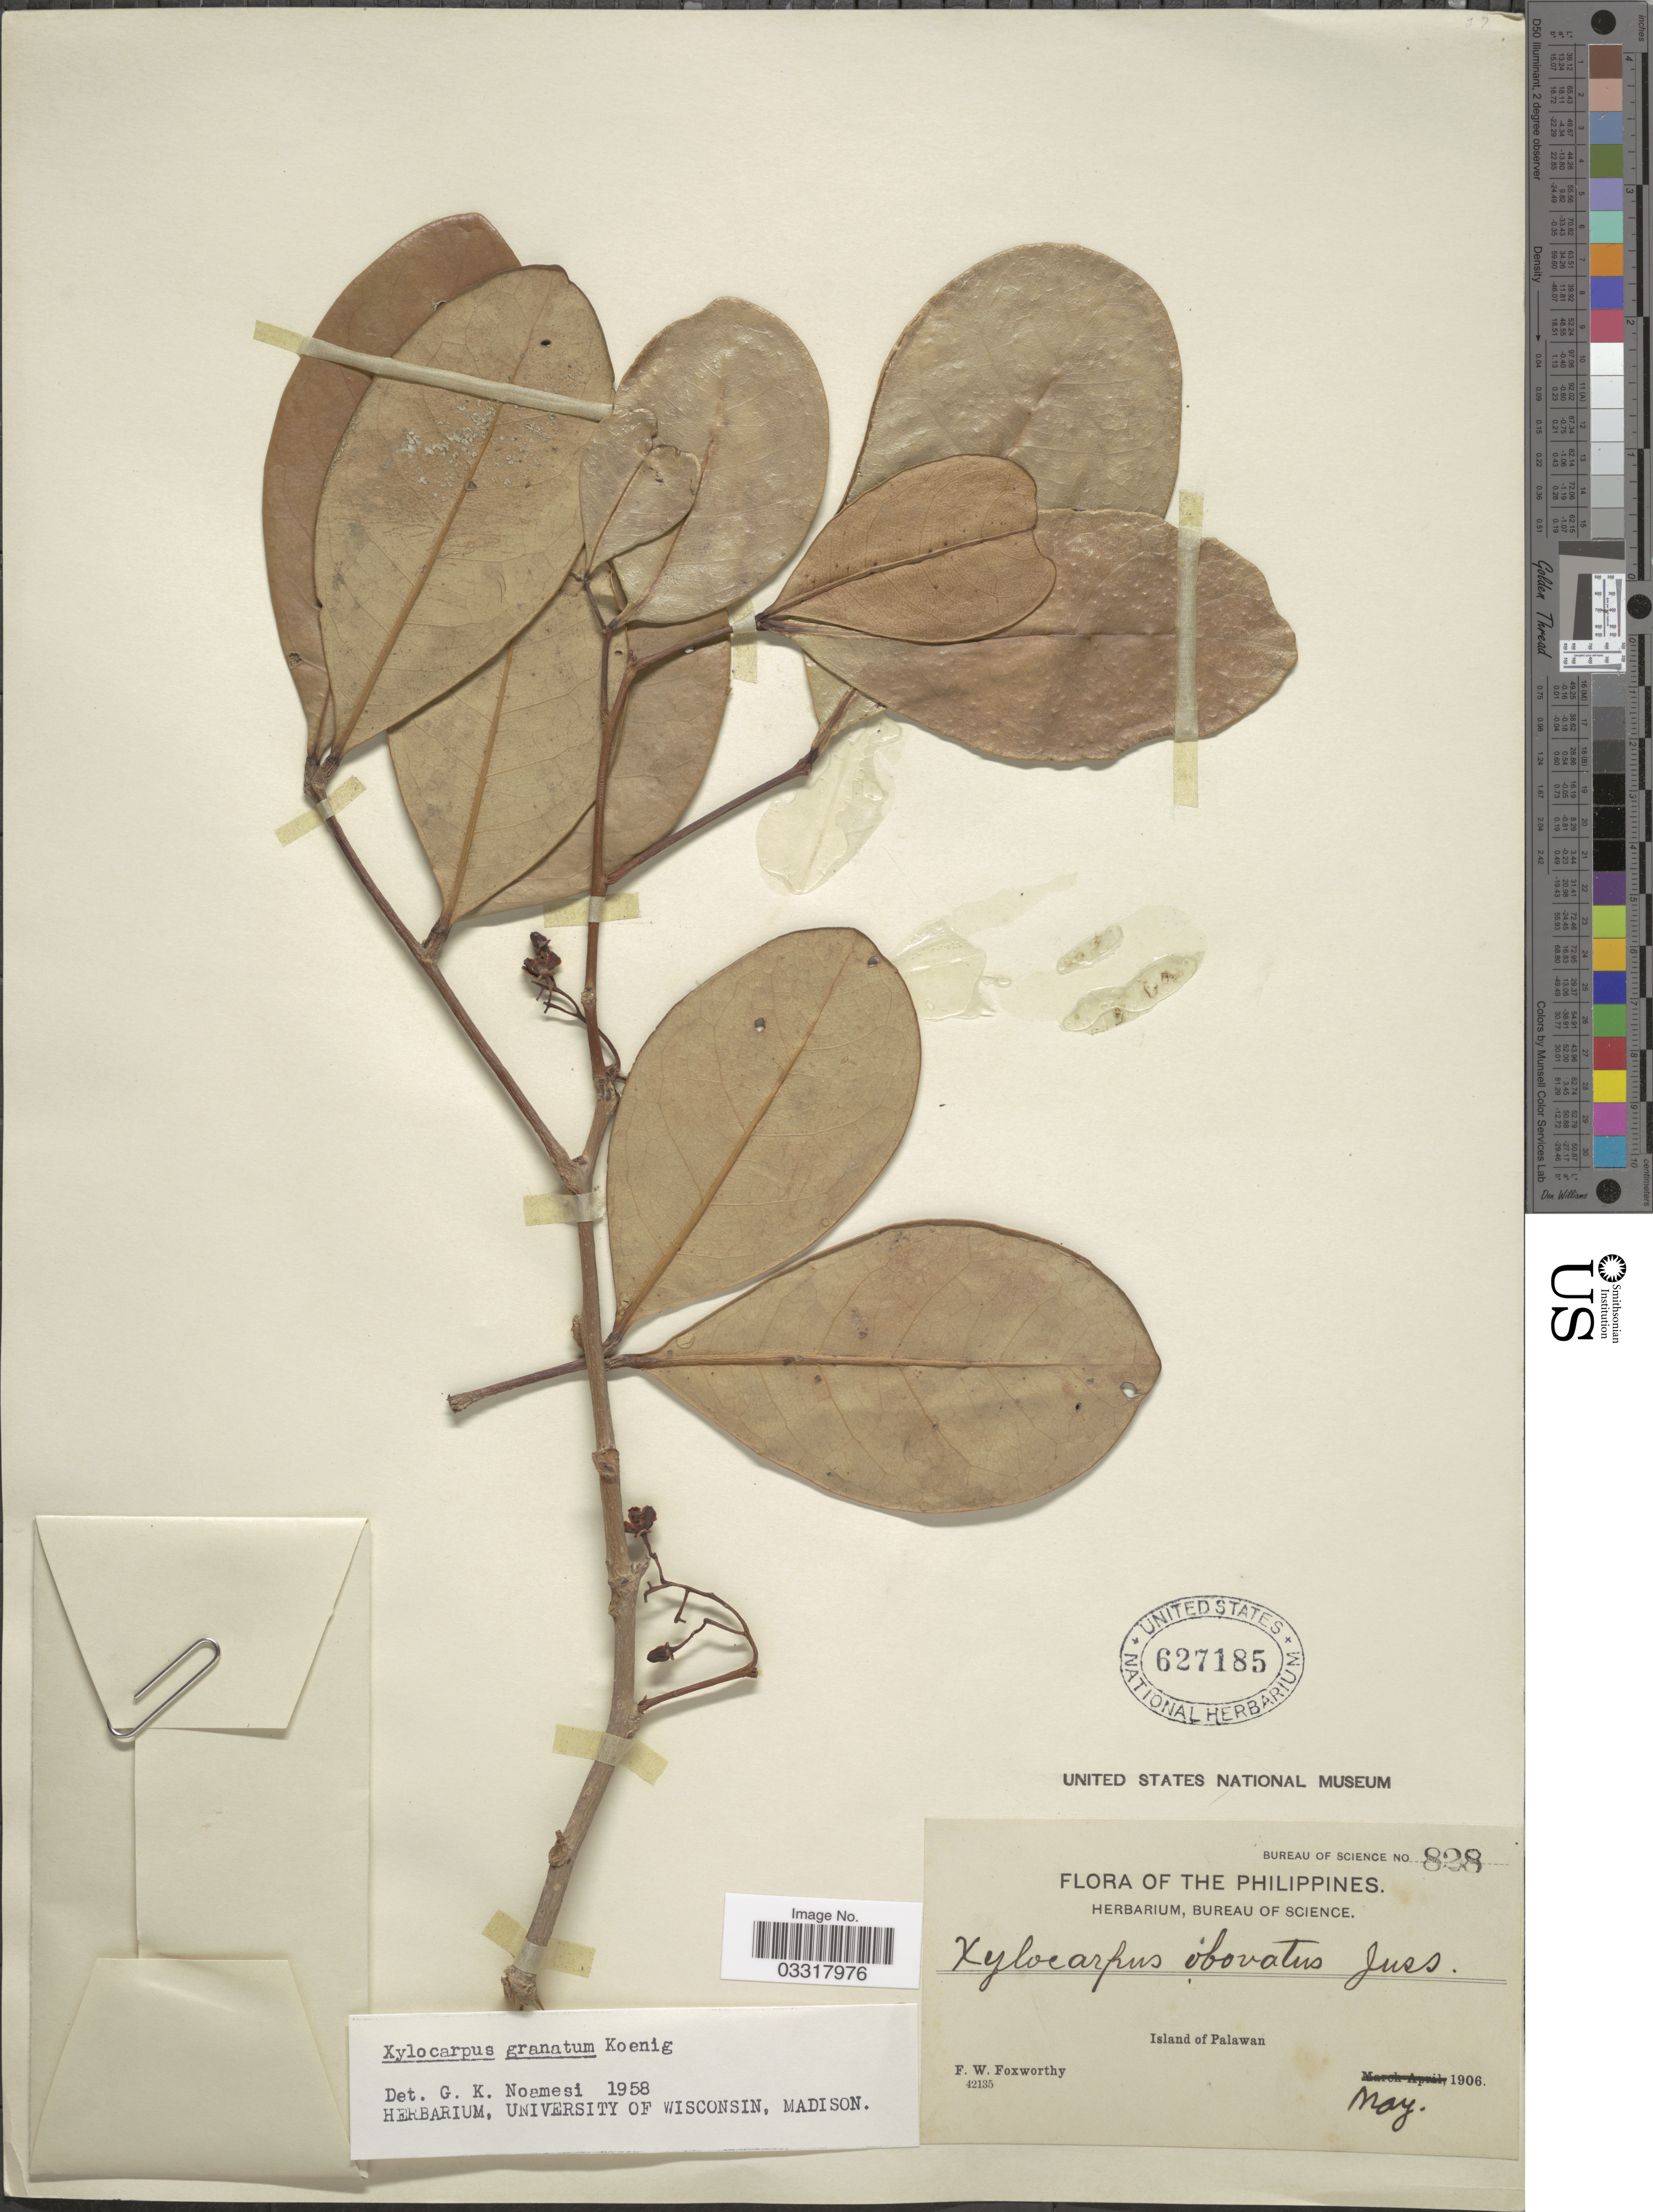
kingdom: Plantae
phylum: Tracheophyta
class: Magnoliopsida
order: Sapindales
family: Meliaceae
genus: Xylocarpus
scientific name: Xylocarpus granatum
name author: J. Koenig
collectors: F. W. Foxworthy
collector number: Bureau of Science 828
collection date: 1906-05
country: Philippines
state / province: Mimaropa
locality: Island of Palawan.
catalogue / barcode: US 627185